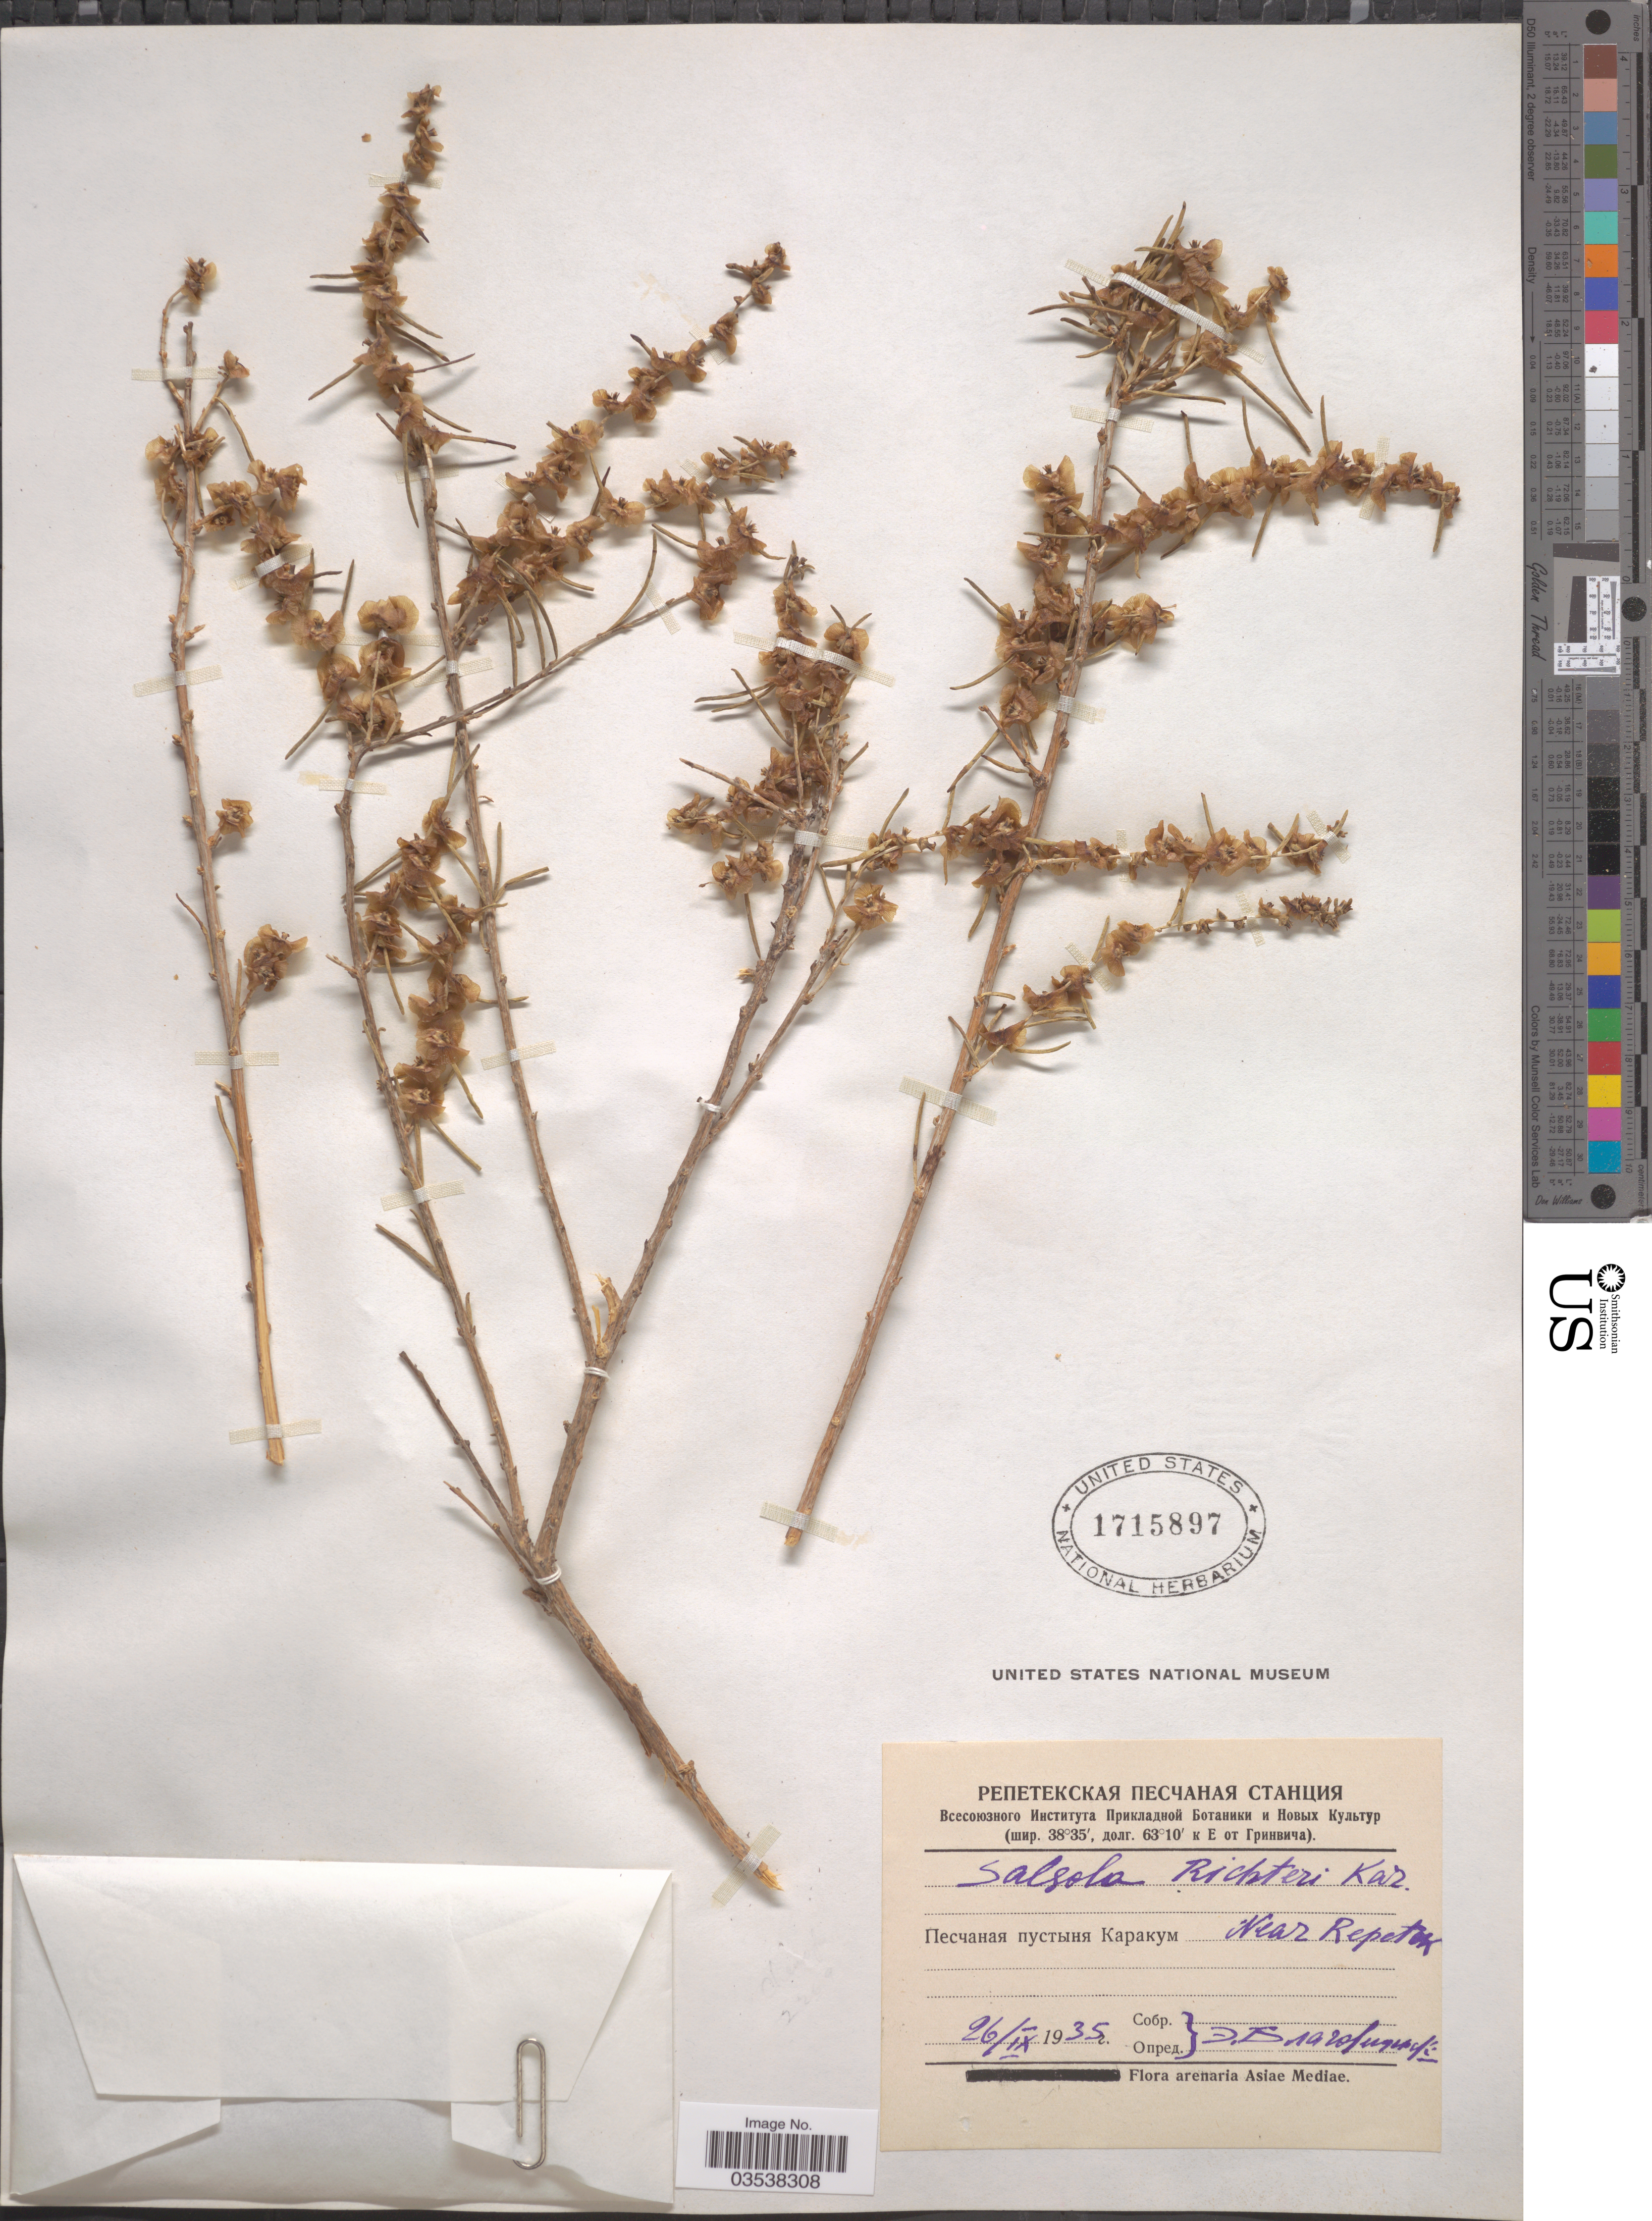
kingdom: Plantae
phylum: Tracheophyta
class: Magnoliopsida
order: Caryophyllales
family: Amaranthaceae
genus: Xylosalsola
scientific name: Xylosalsola richteri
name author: (Moq.) Akhani & Roalson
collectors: E. Blagoveschenskiy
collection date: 1935-09-26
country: Turkmenistan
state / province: Lebap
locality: near Repetek Station, Karakum Desert.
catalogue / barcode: US 1715897